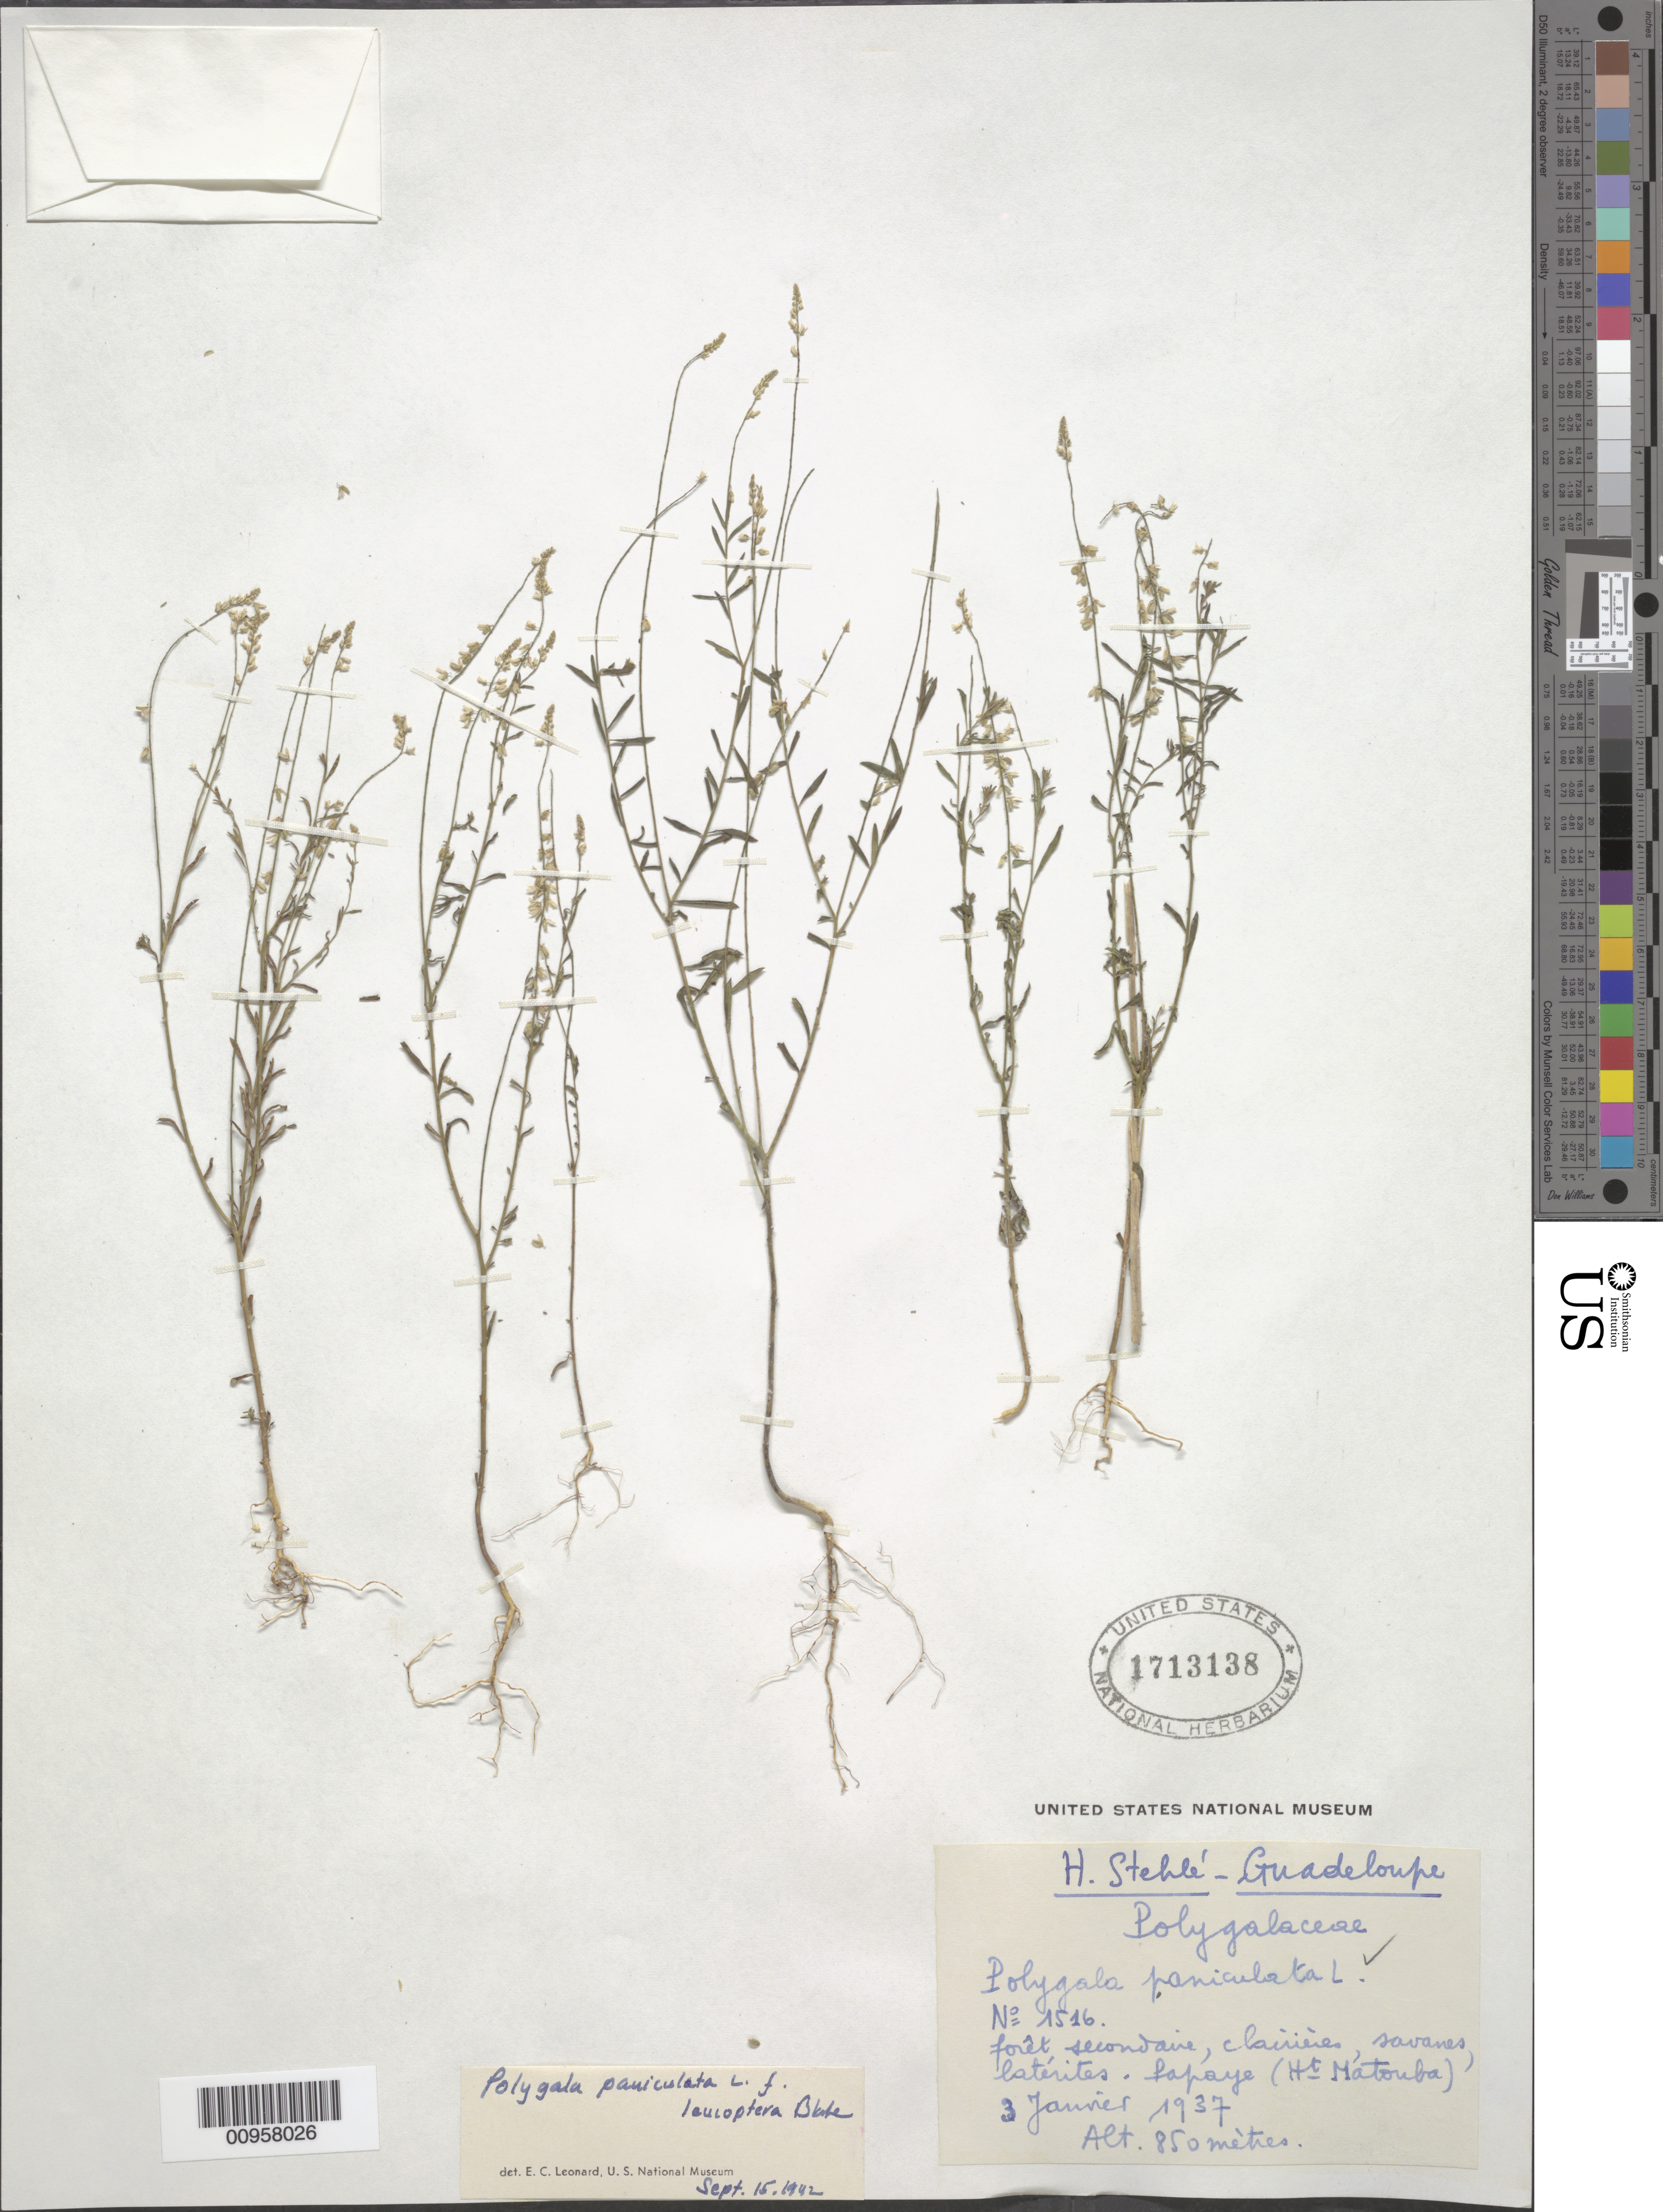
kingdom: Plantae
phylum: Tracheophyta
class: Magnoliopsida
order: Fabales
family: Polygalaceae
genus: Polygala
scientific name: Polygala paniculata f. leucoptera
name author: S.F. Blake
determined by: Leonard, Emery C., (US)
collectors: H. Stehlé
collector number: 1516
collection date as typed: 03 Jan 1937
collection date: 1937-01-03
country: Guadeloupe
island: Basse Terre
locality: Papaye (Mt. Matouba)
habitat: Forêt secondaires, clairières, savannes, latérites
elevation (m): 850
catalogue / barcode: US 1713138